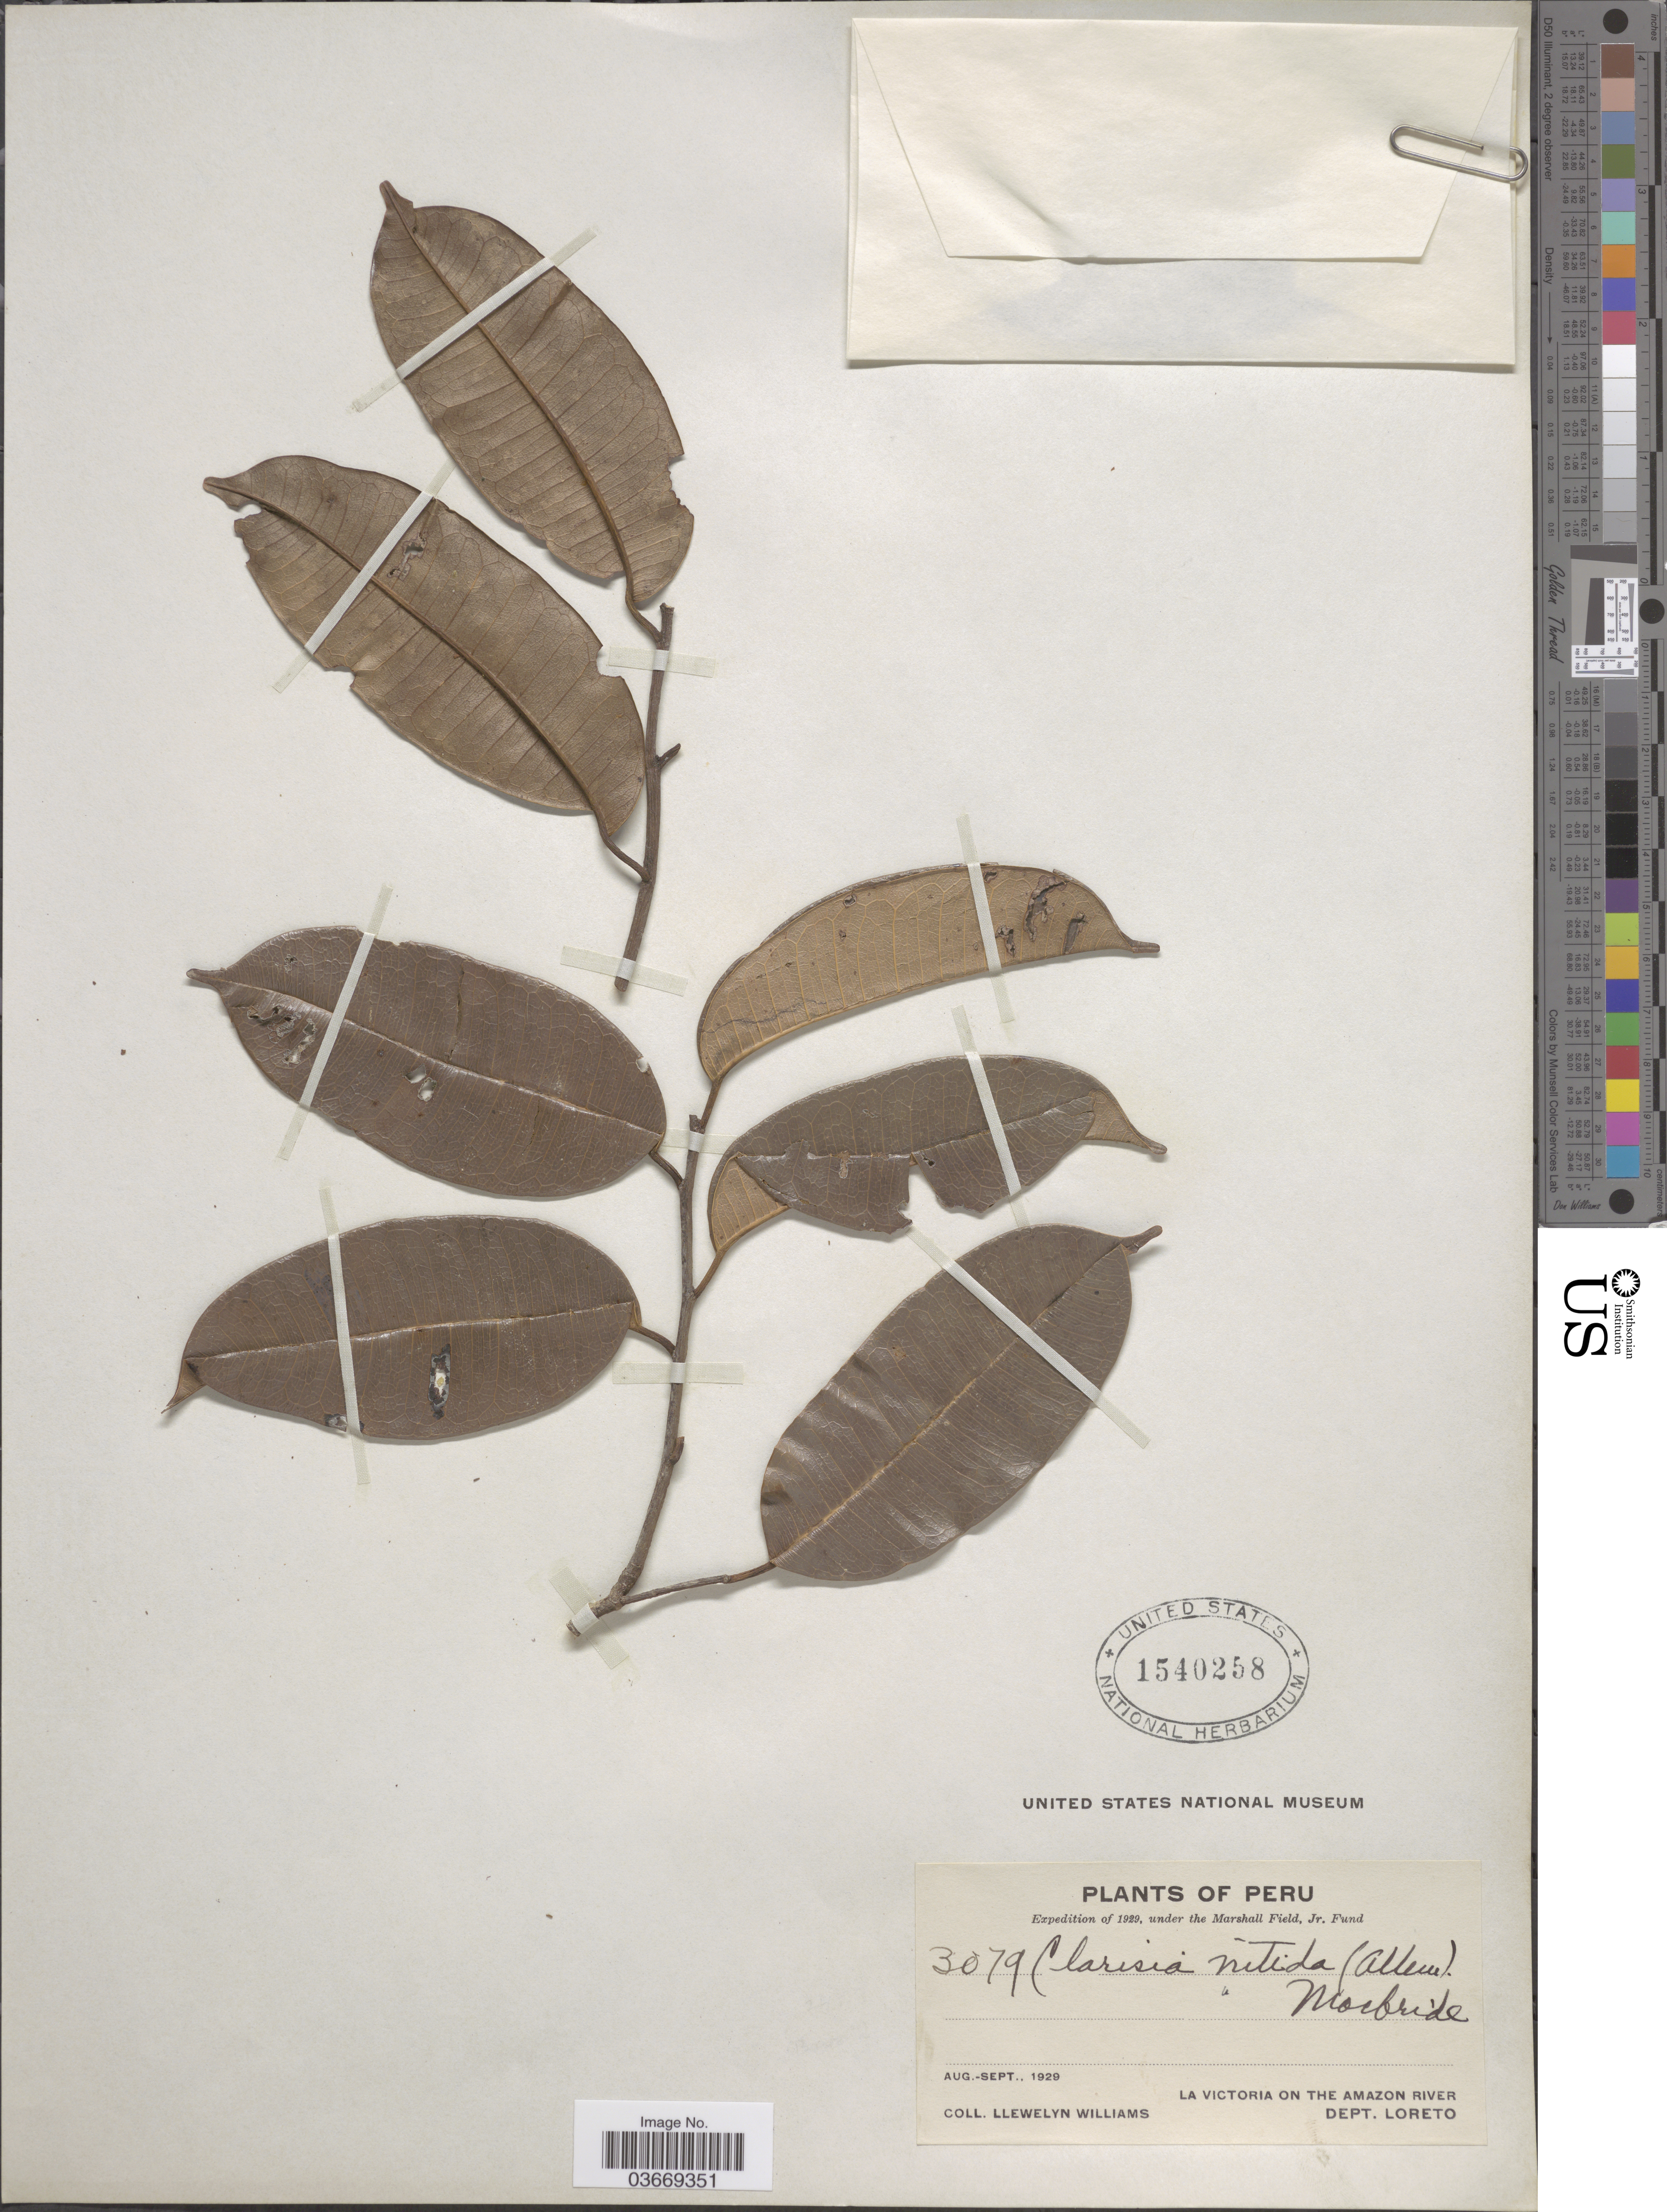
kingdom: Plantae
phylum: Tracheophyta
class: Magnoliopsida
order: Rosales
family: Moraceae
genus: Clarisia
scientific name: Clarisia racemosa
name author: Ruiz & Pav.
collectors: Ll. Williams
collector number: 3079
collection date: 1929-08/1929-09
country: Peru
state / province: Loreto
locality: La Victoria on the Amazon River. Dept. Loreto.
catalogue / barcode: US 1540258